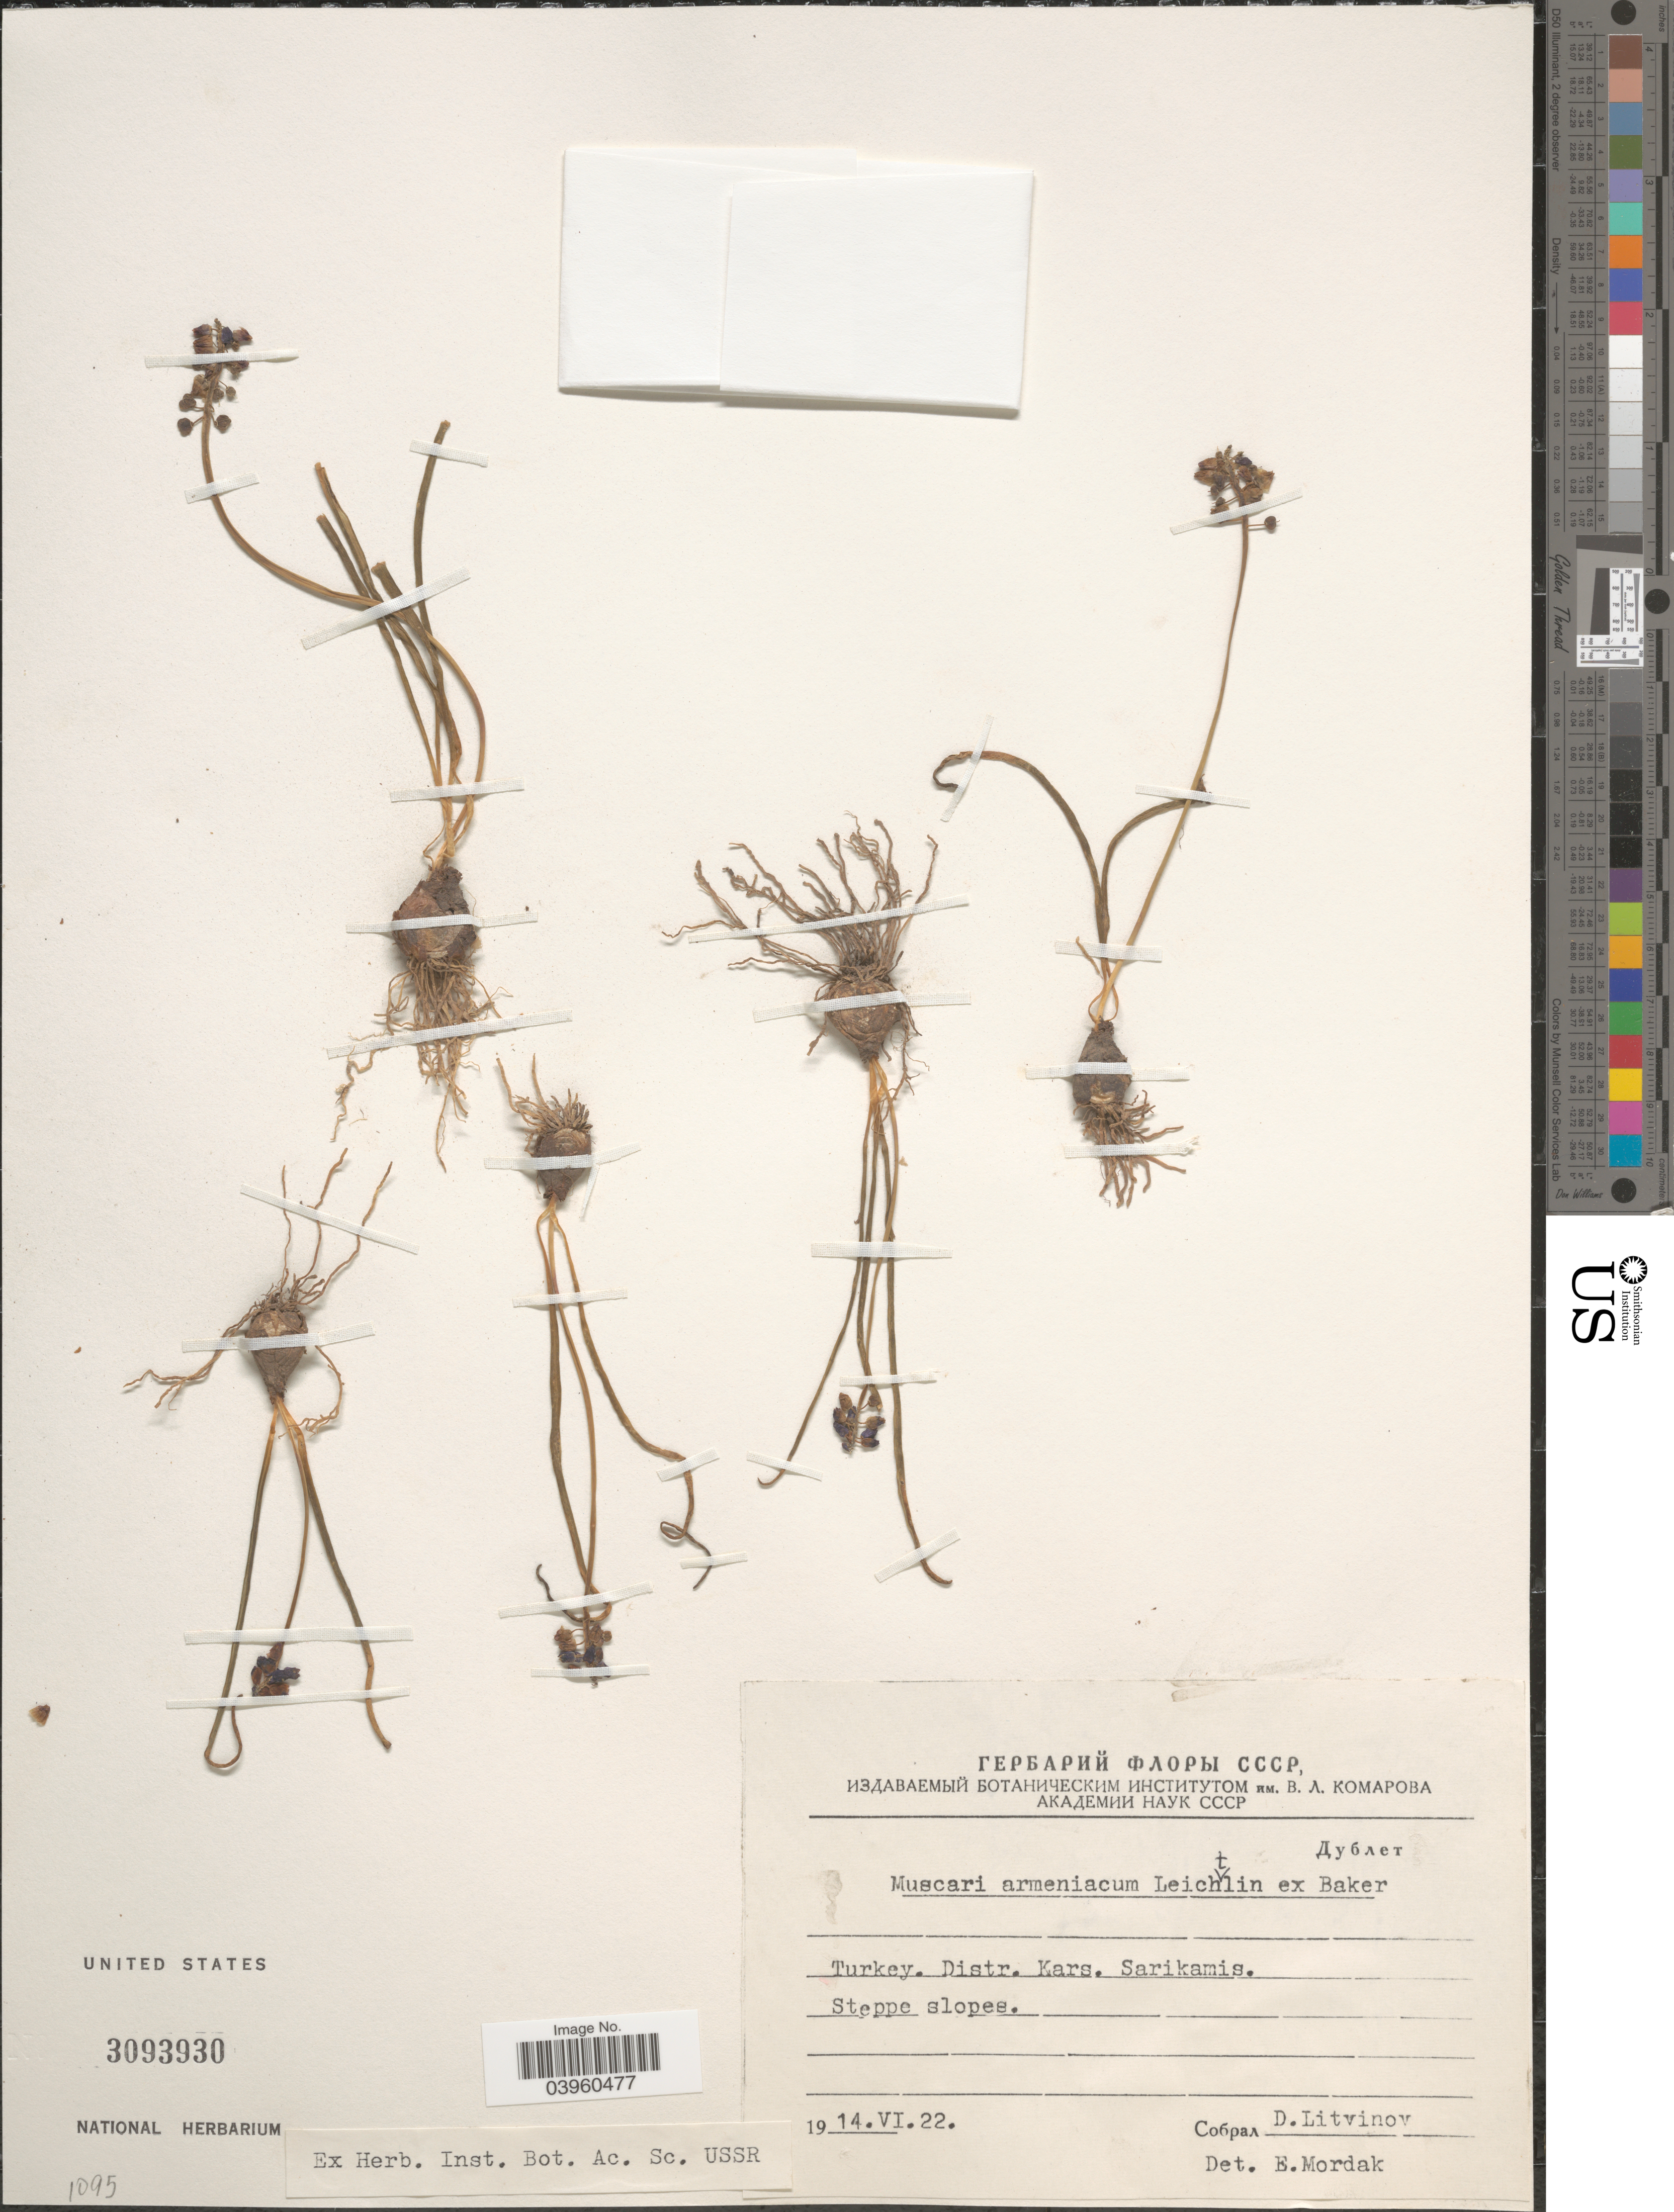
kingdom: Plantae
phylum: Tracheophyta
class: Liliopsida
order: Asparagales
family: Asparagaceae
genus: Muscari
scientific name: Muscari armeniacum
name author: Baker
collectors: D. Litvinov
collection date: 1914-06-22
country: Turkey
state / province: Kars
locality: Distr. Kars. Sarikamis.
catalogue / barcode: US 3093930